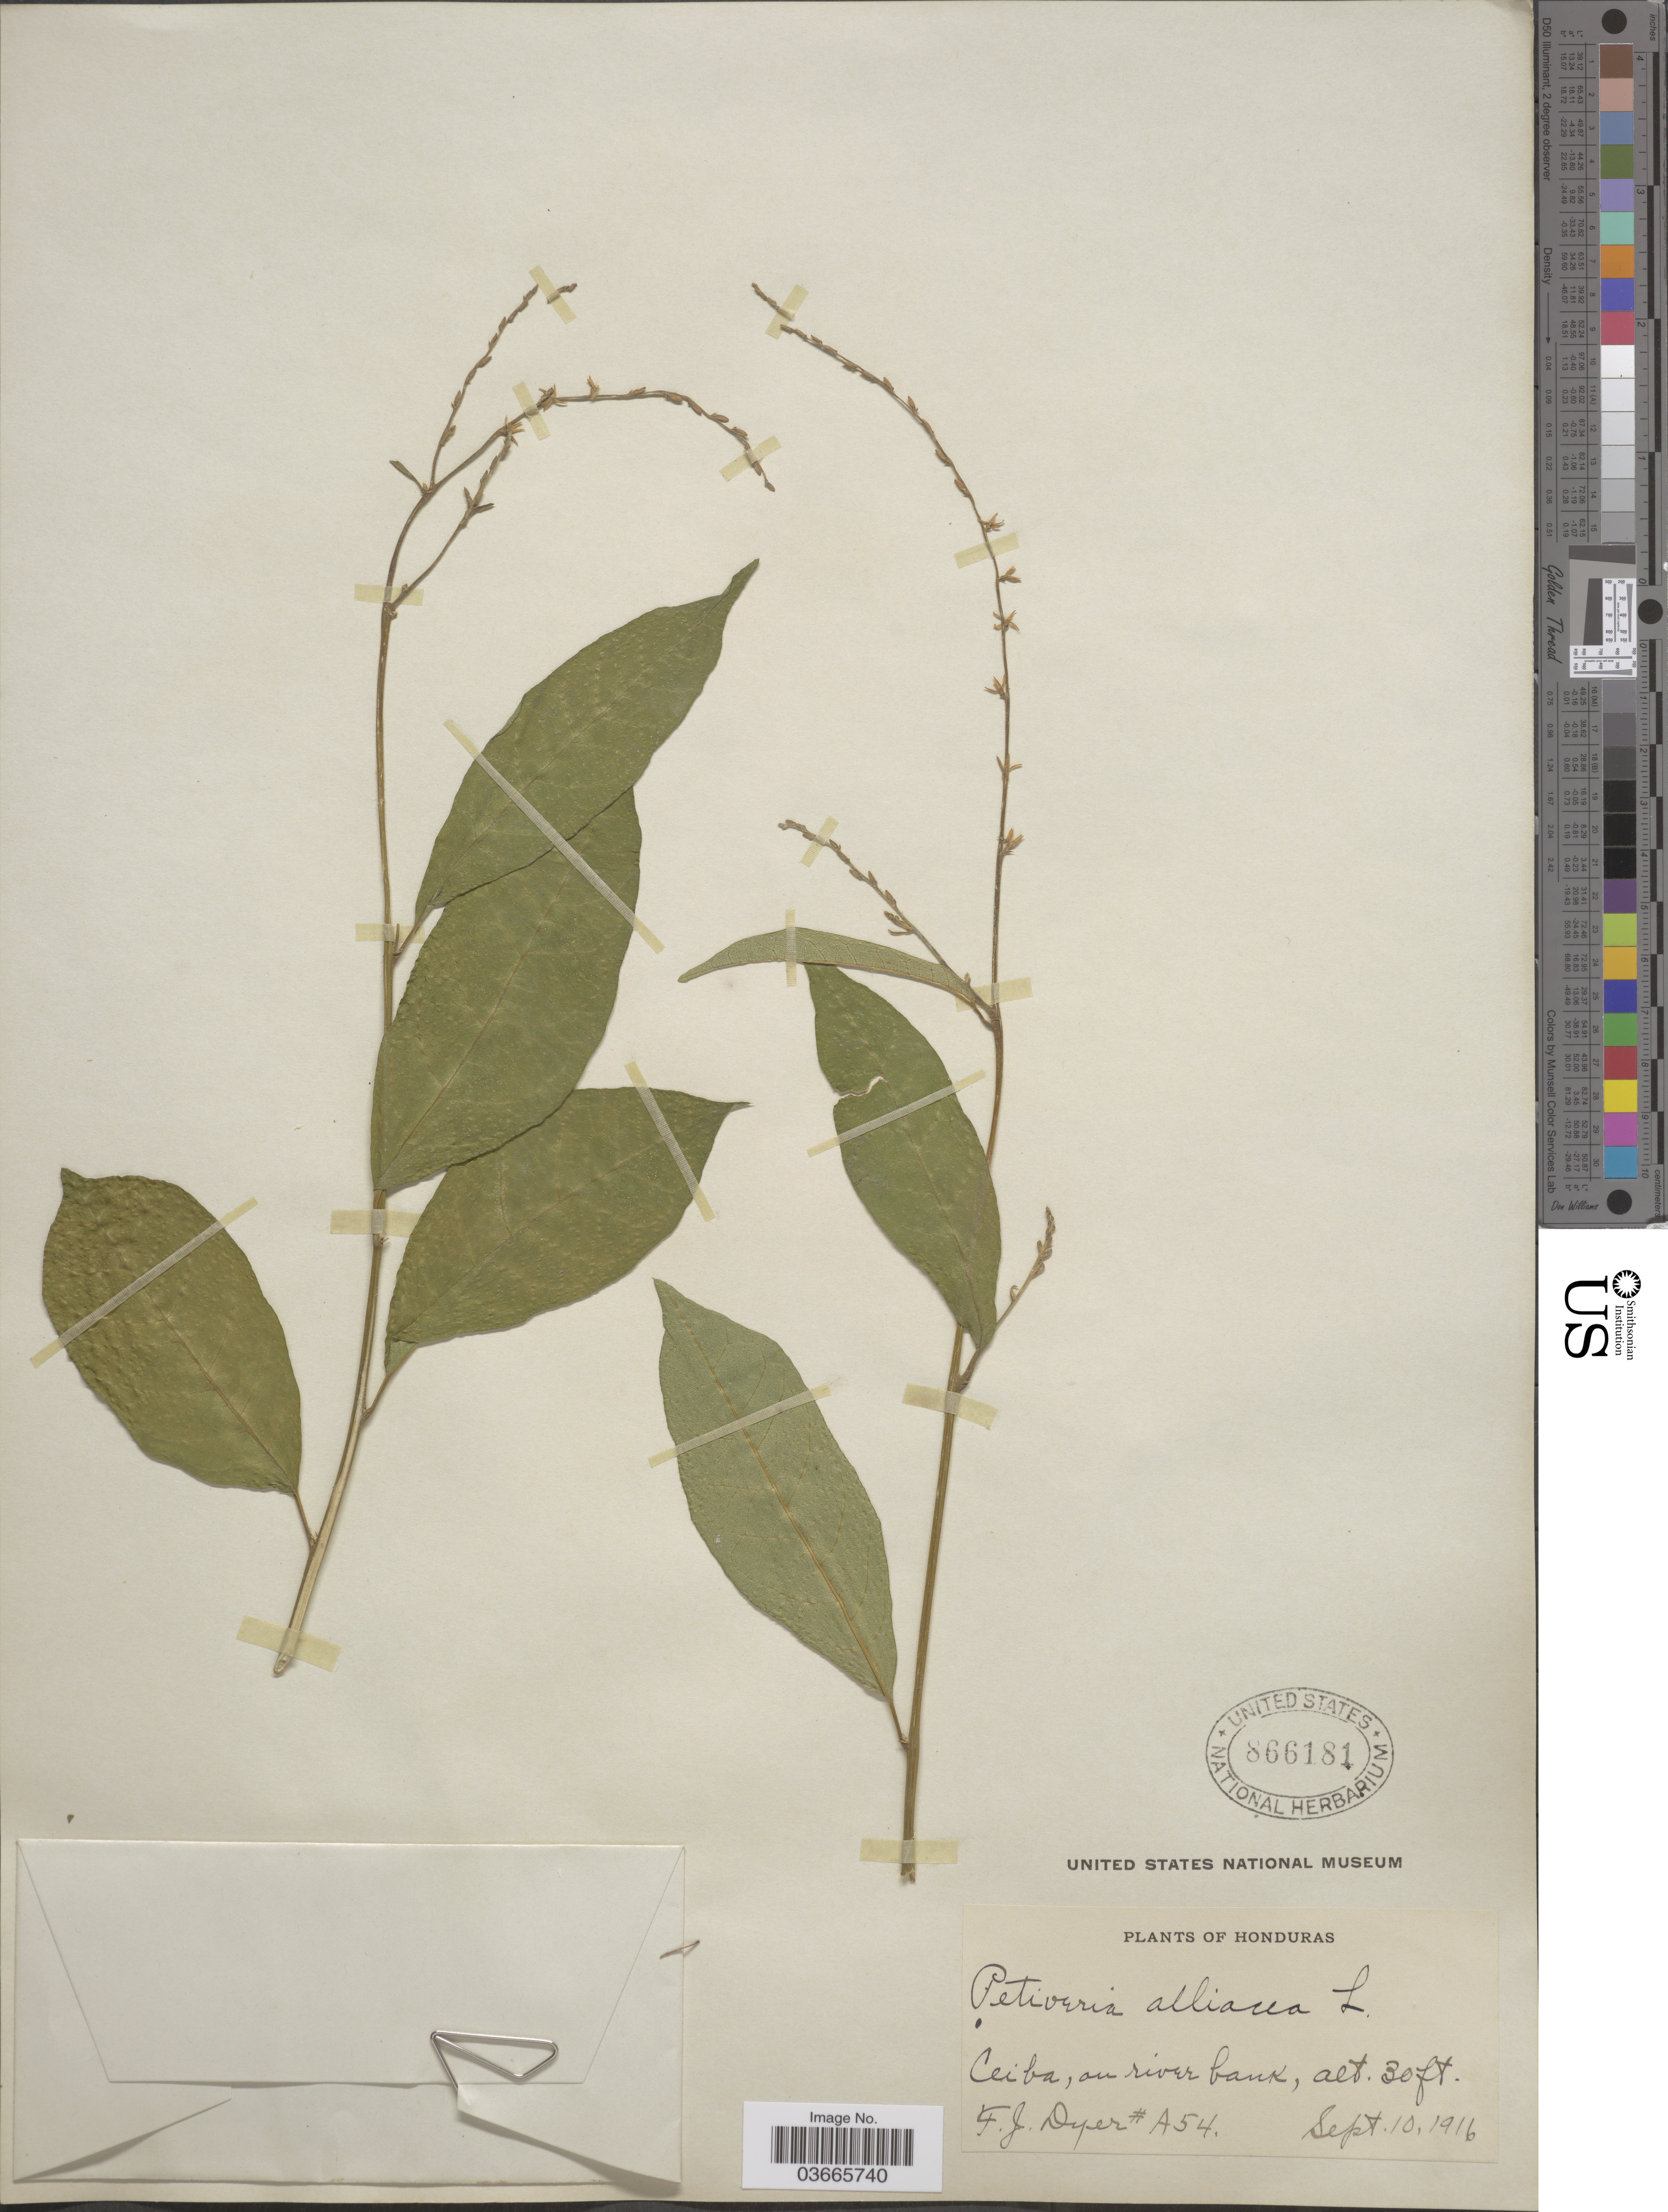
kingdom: Plantae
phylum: Tracheophyta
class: Magnoliopsida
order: Caryophyllales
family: Phytolaccaceae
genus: Petiveria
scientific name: Petiveria alliacea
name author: L.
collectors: F. J. Dyer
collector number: A54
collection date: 1916-09-10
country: Honduras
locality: Ceiba, on river bank.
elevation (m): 9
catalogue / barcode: US 866181